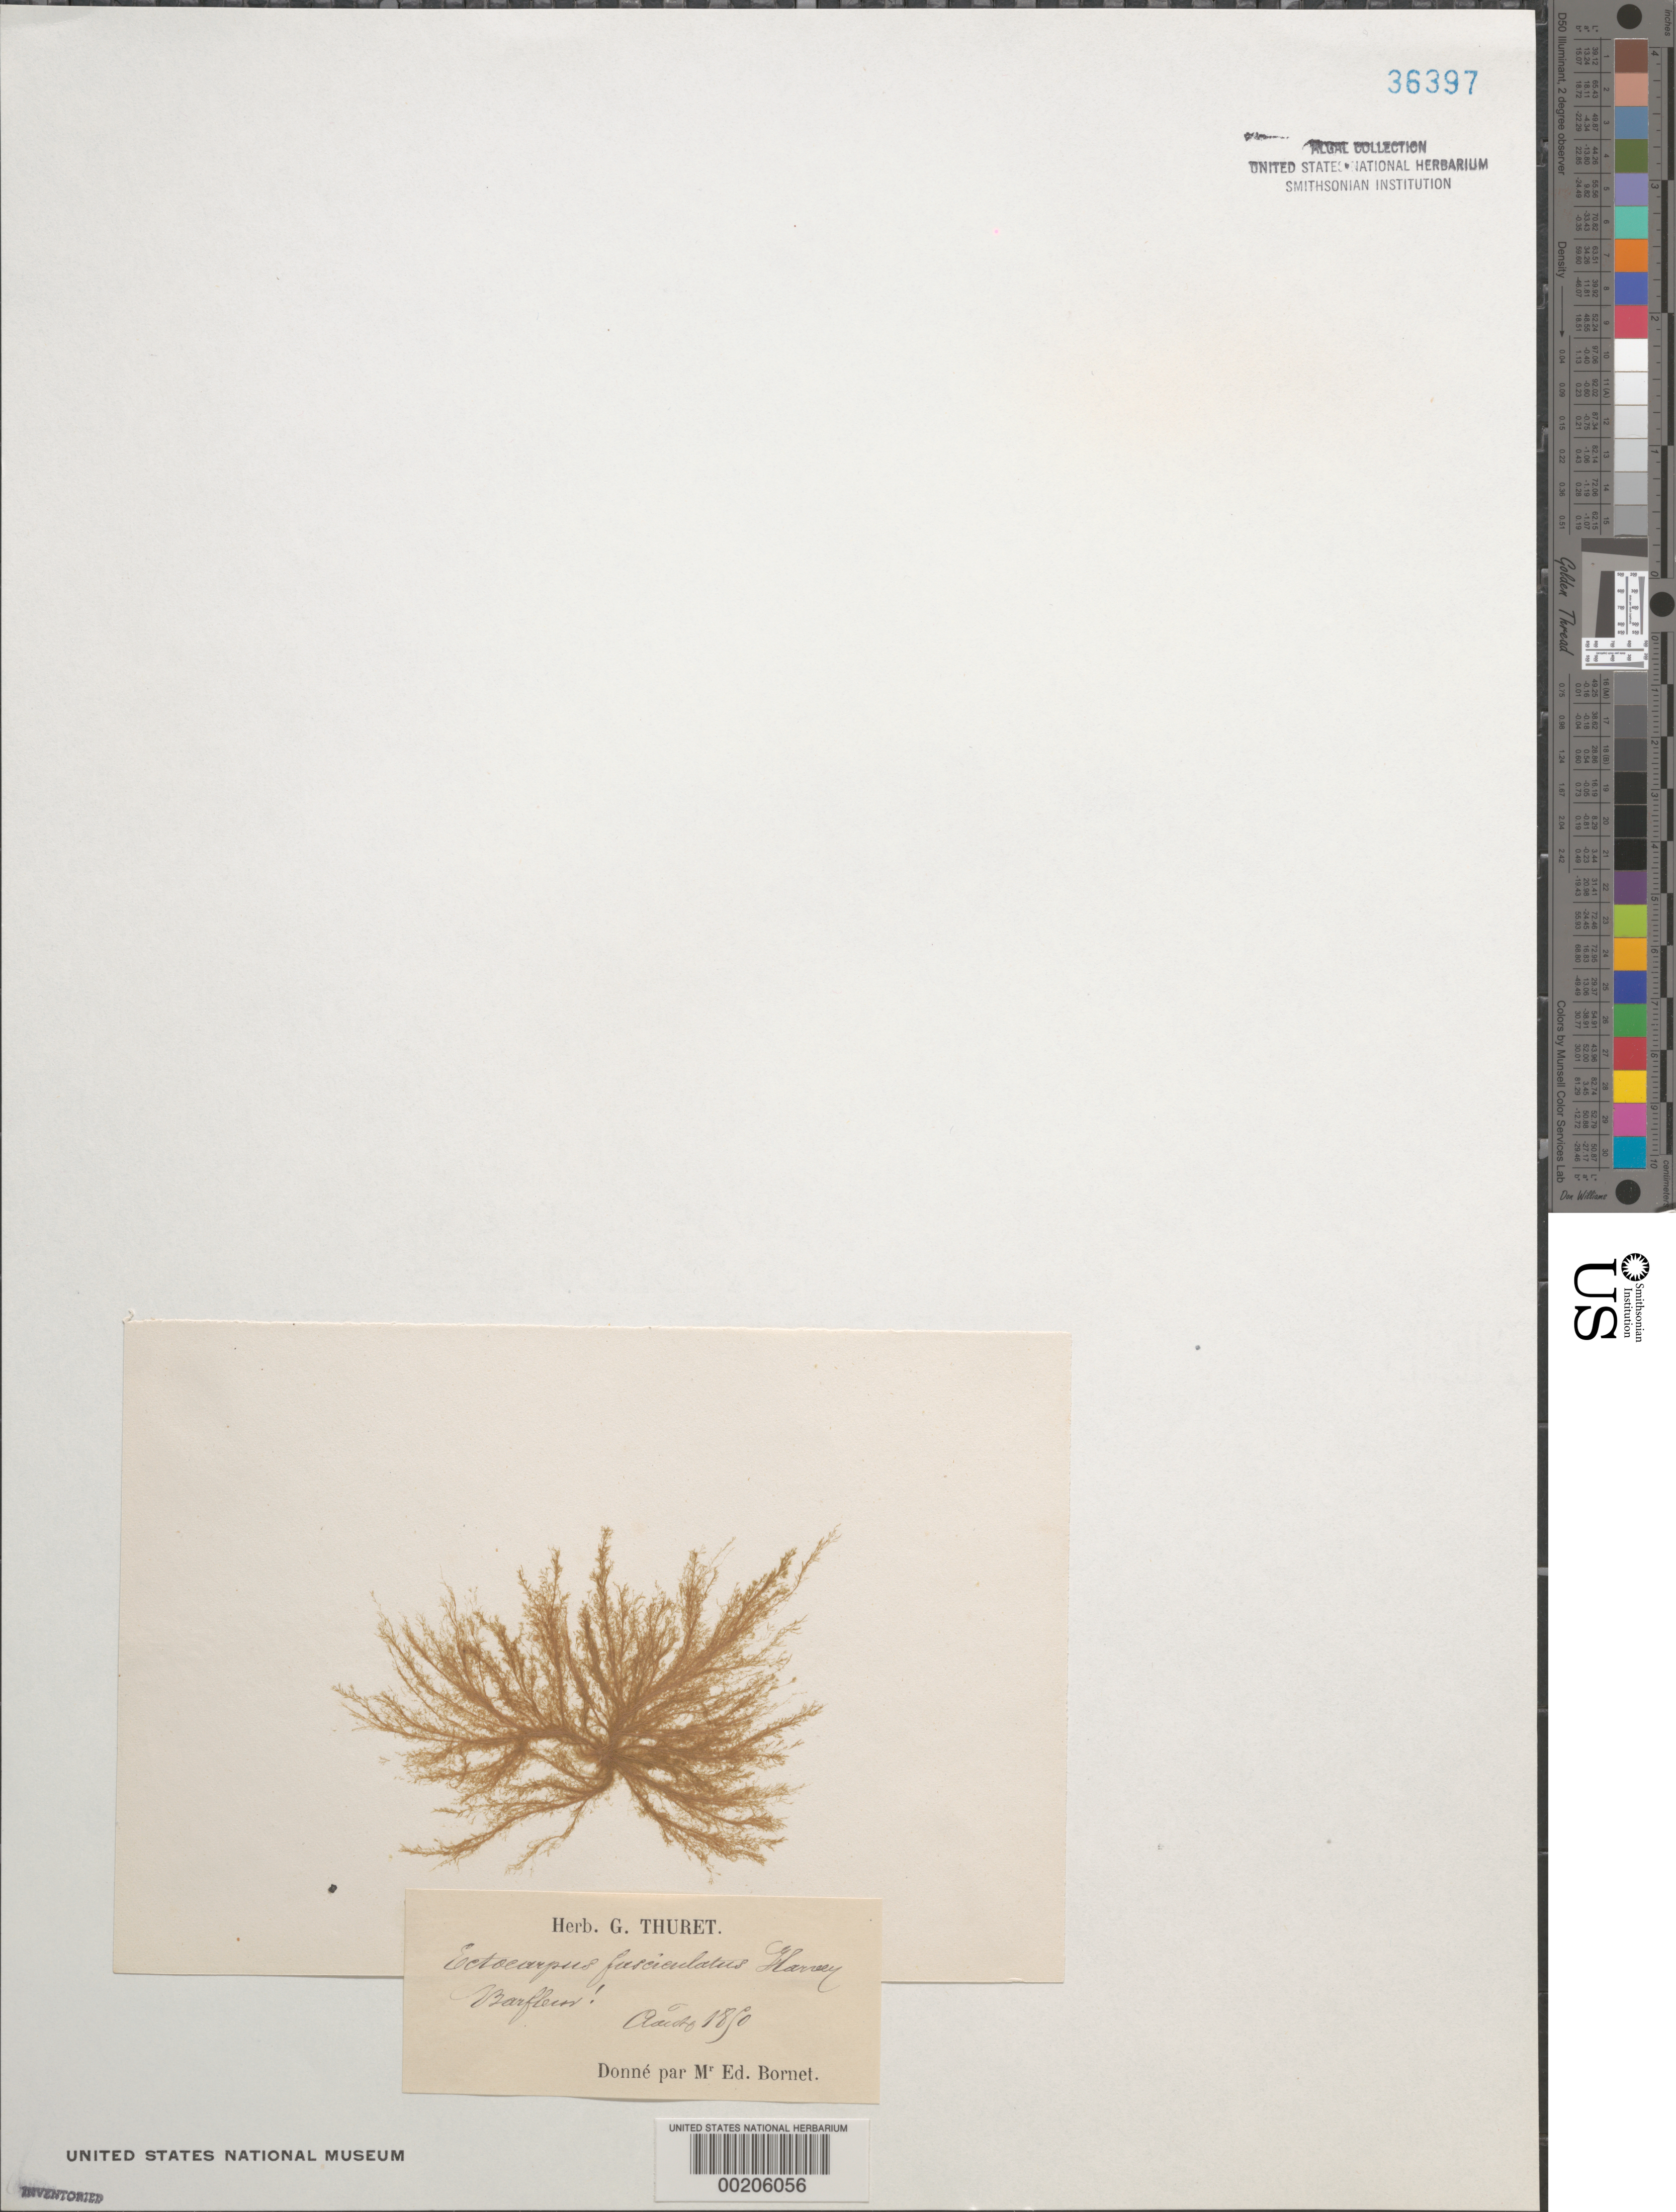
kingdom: Chromista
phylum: Ochrophyta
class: Phaeophyceae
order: Ectocarpales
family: Ectocarpaceae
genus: Ectocarpus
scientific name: Ectocarpus fasciculatus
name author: Harv.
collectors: Thuret, G. (herbarium)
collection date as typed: Aug 1850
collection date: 1850-08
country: France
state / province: Normandie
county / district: Manche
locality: Barfleur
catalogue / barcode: US 36397